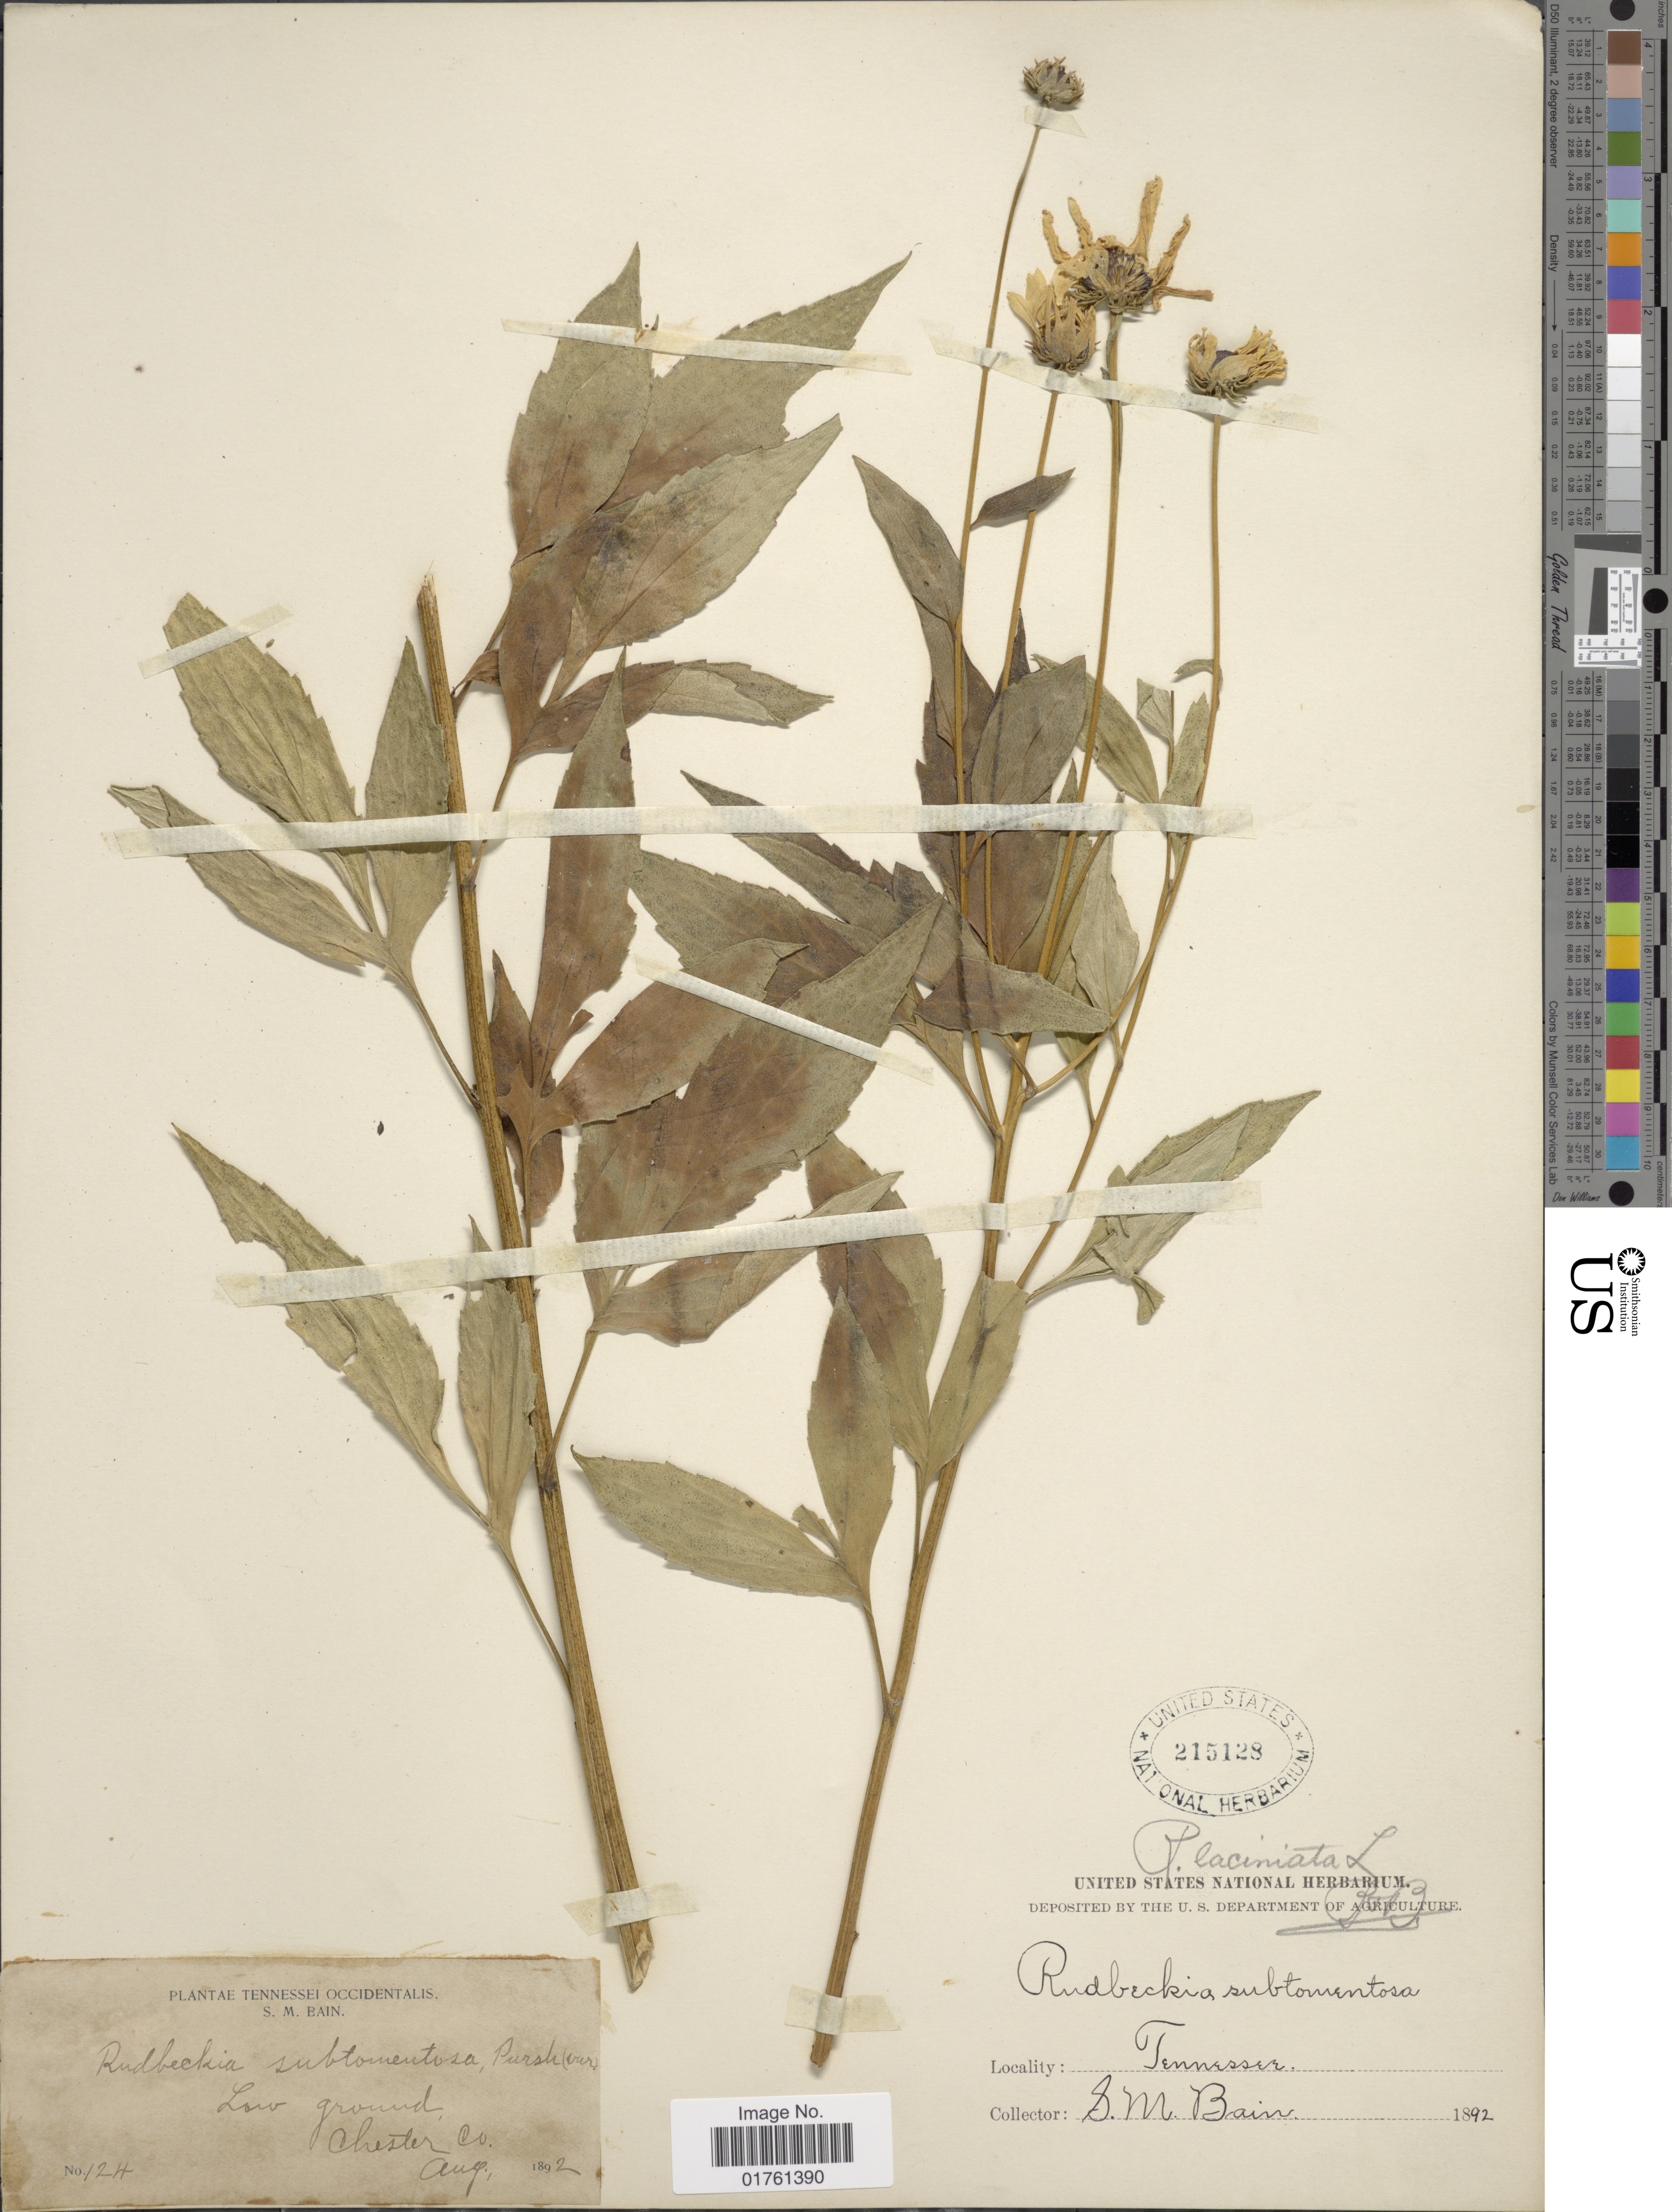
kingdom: Plantae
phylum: Tracheophyta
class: Magnoliopsida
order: Asterales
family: Asteraceae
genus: Rudbeckia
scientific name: Rudbeckia laciniata var. laciniata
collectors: S. M. Bain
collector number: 124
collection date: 1892-08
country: United States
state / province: Tennessee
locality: Chester Co.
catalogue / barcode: US 215128